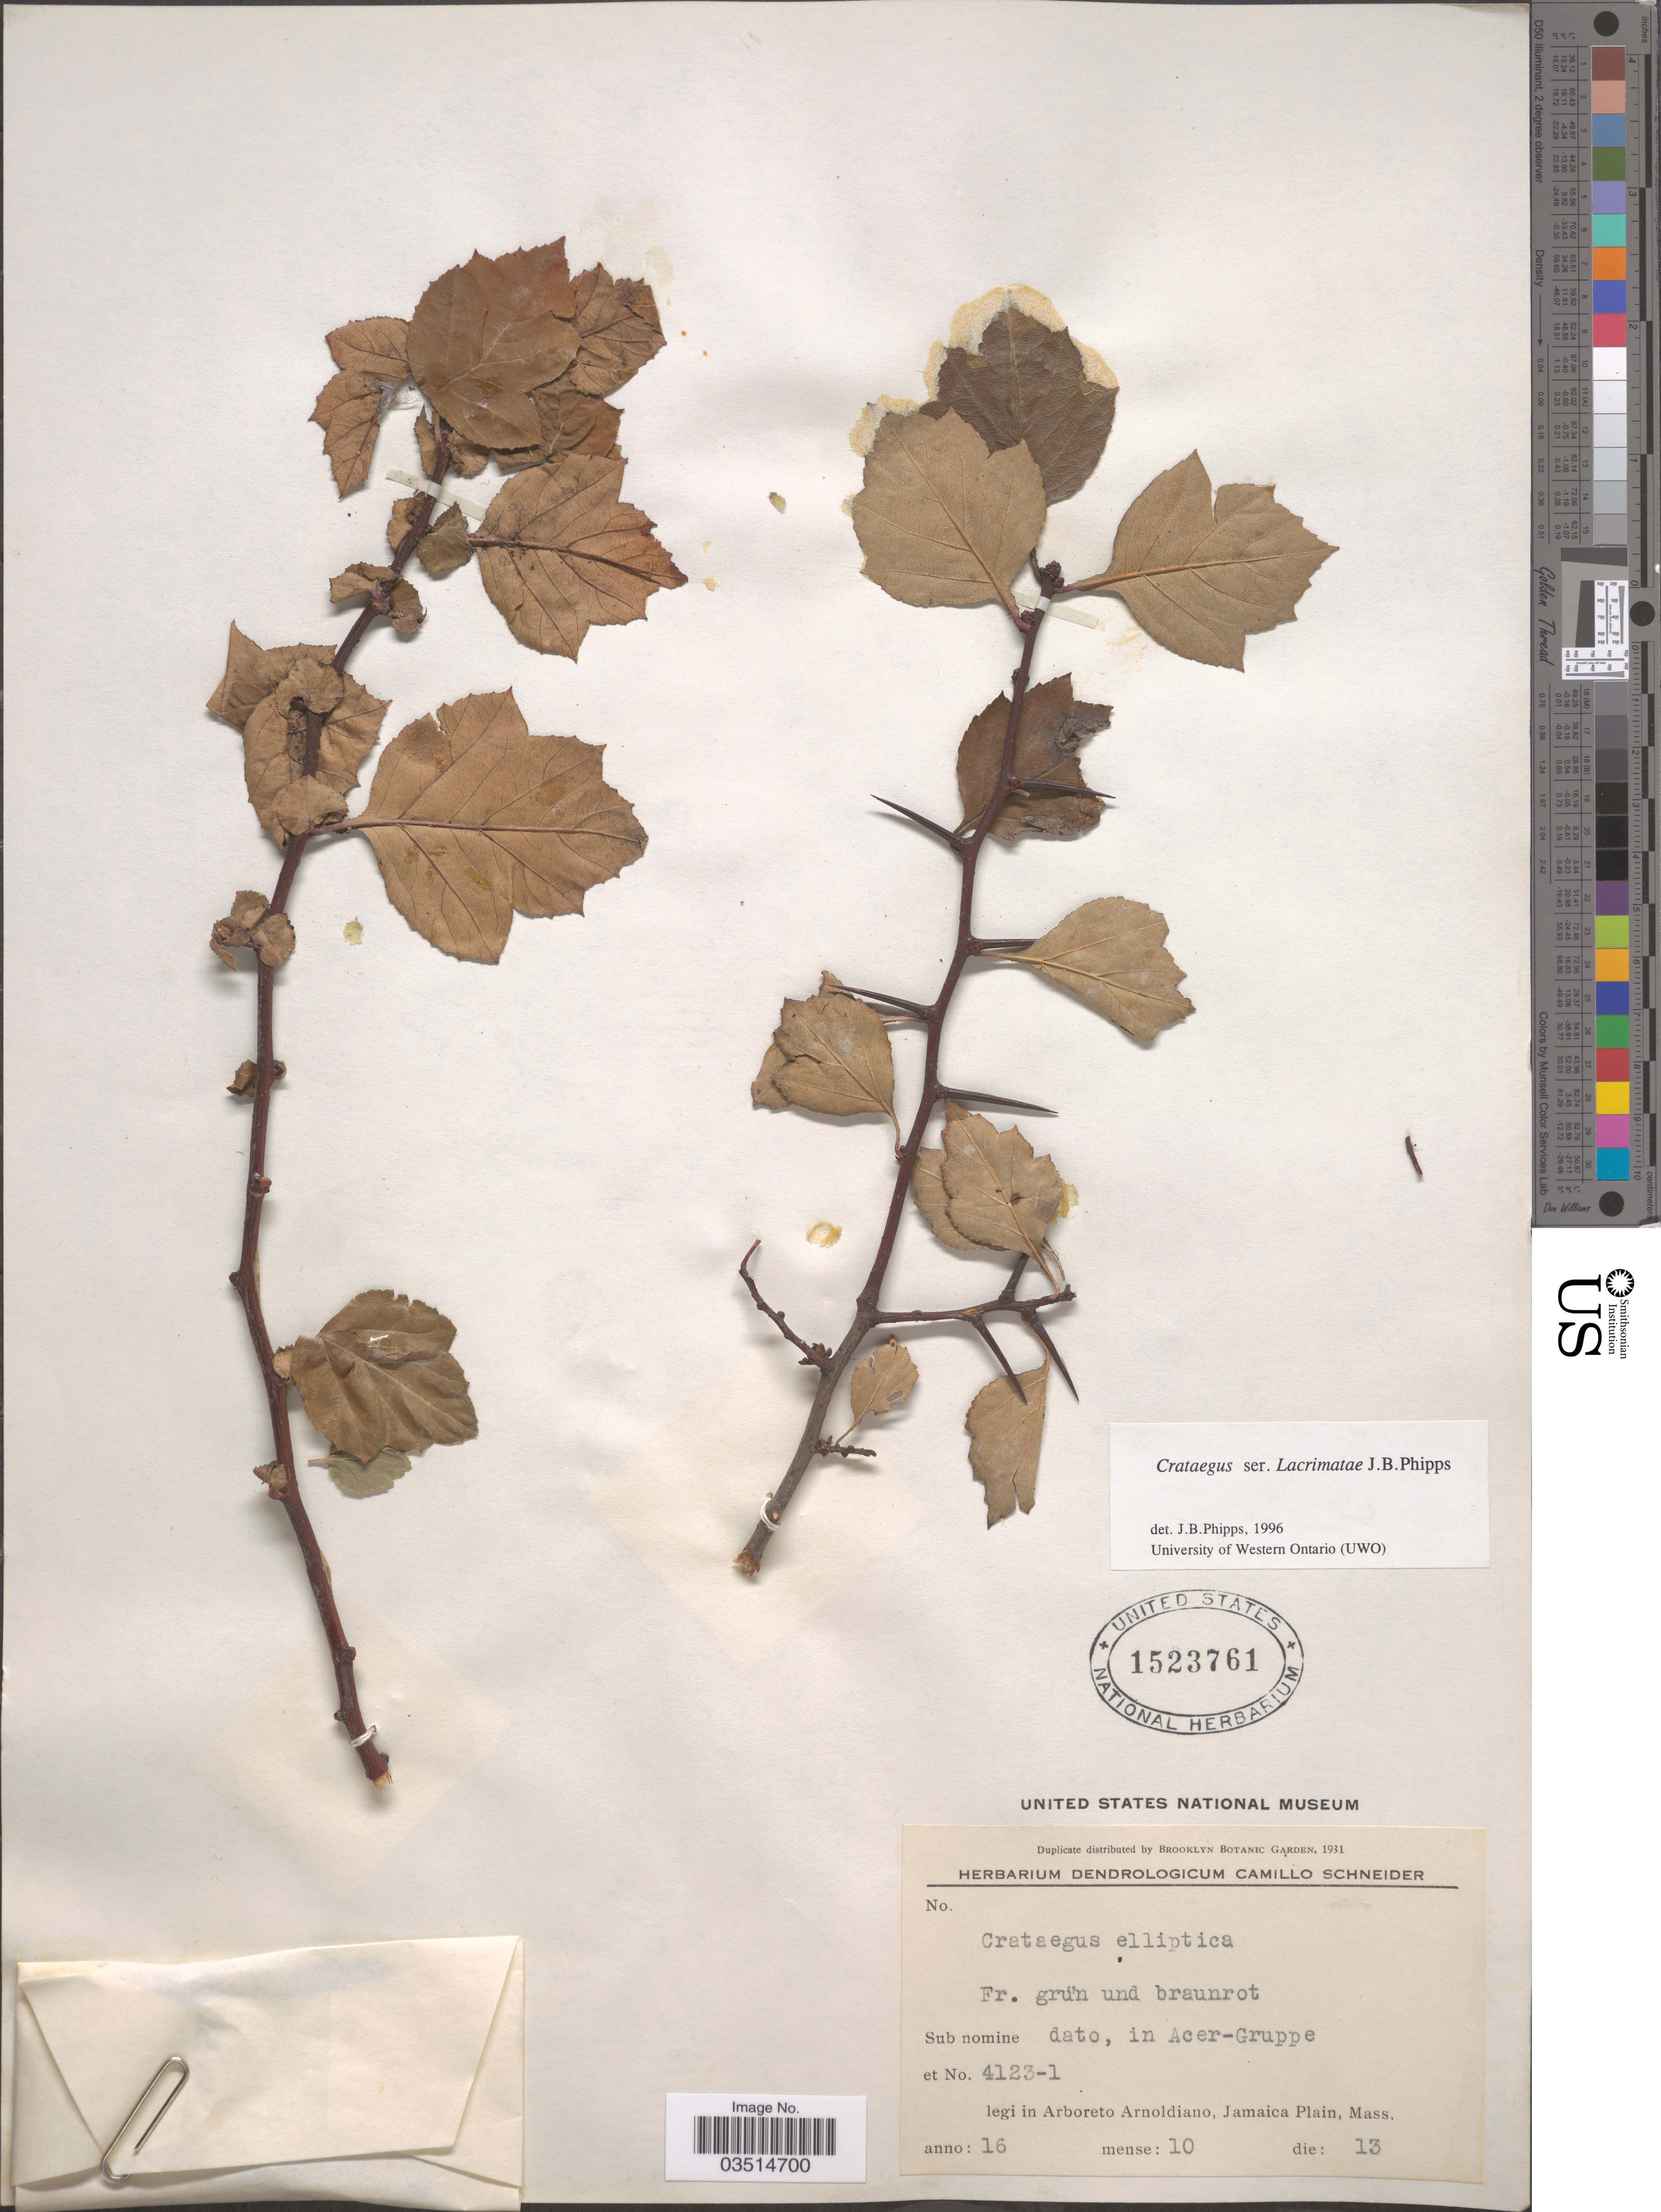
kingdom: Plantae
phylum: Tracheophyta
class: Magnoliopsida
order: Rosales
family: Rosaceae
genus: Crataegus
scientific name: Crataegus elliptica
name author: Elliott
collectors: ex herb. Dendrologicum C. Schneider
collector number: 4123-1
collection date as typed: Transcribed d/m/y: 13/10/16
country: United States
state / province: Massachusetts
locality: Arboreto Arnoldiano, Jamaica Plain.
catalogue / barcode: US 1523761